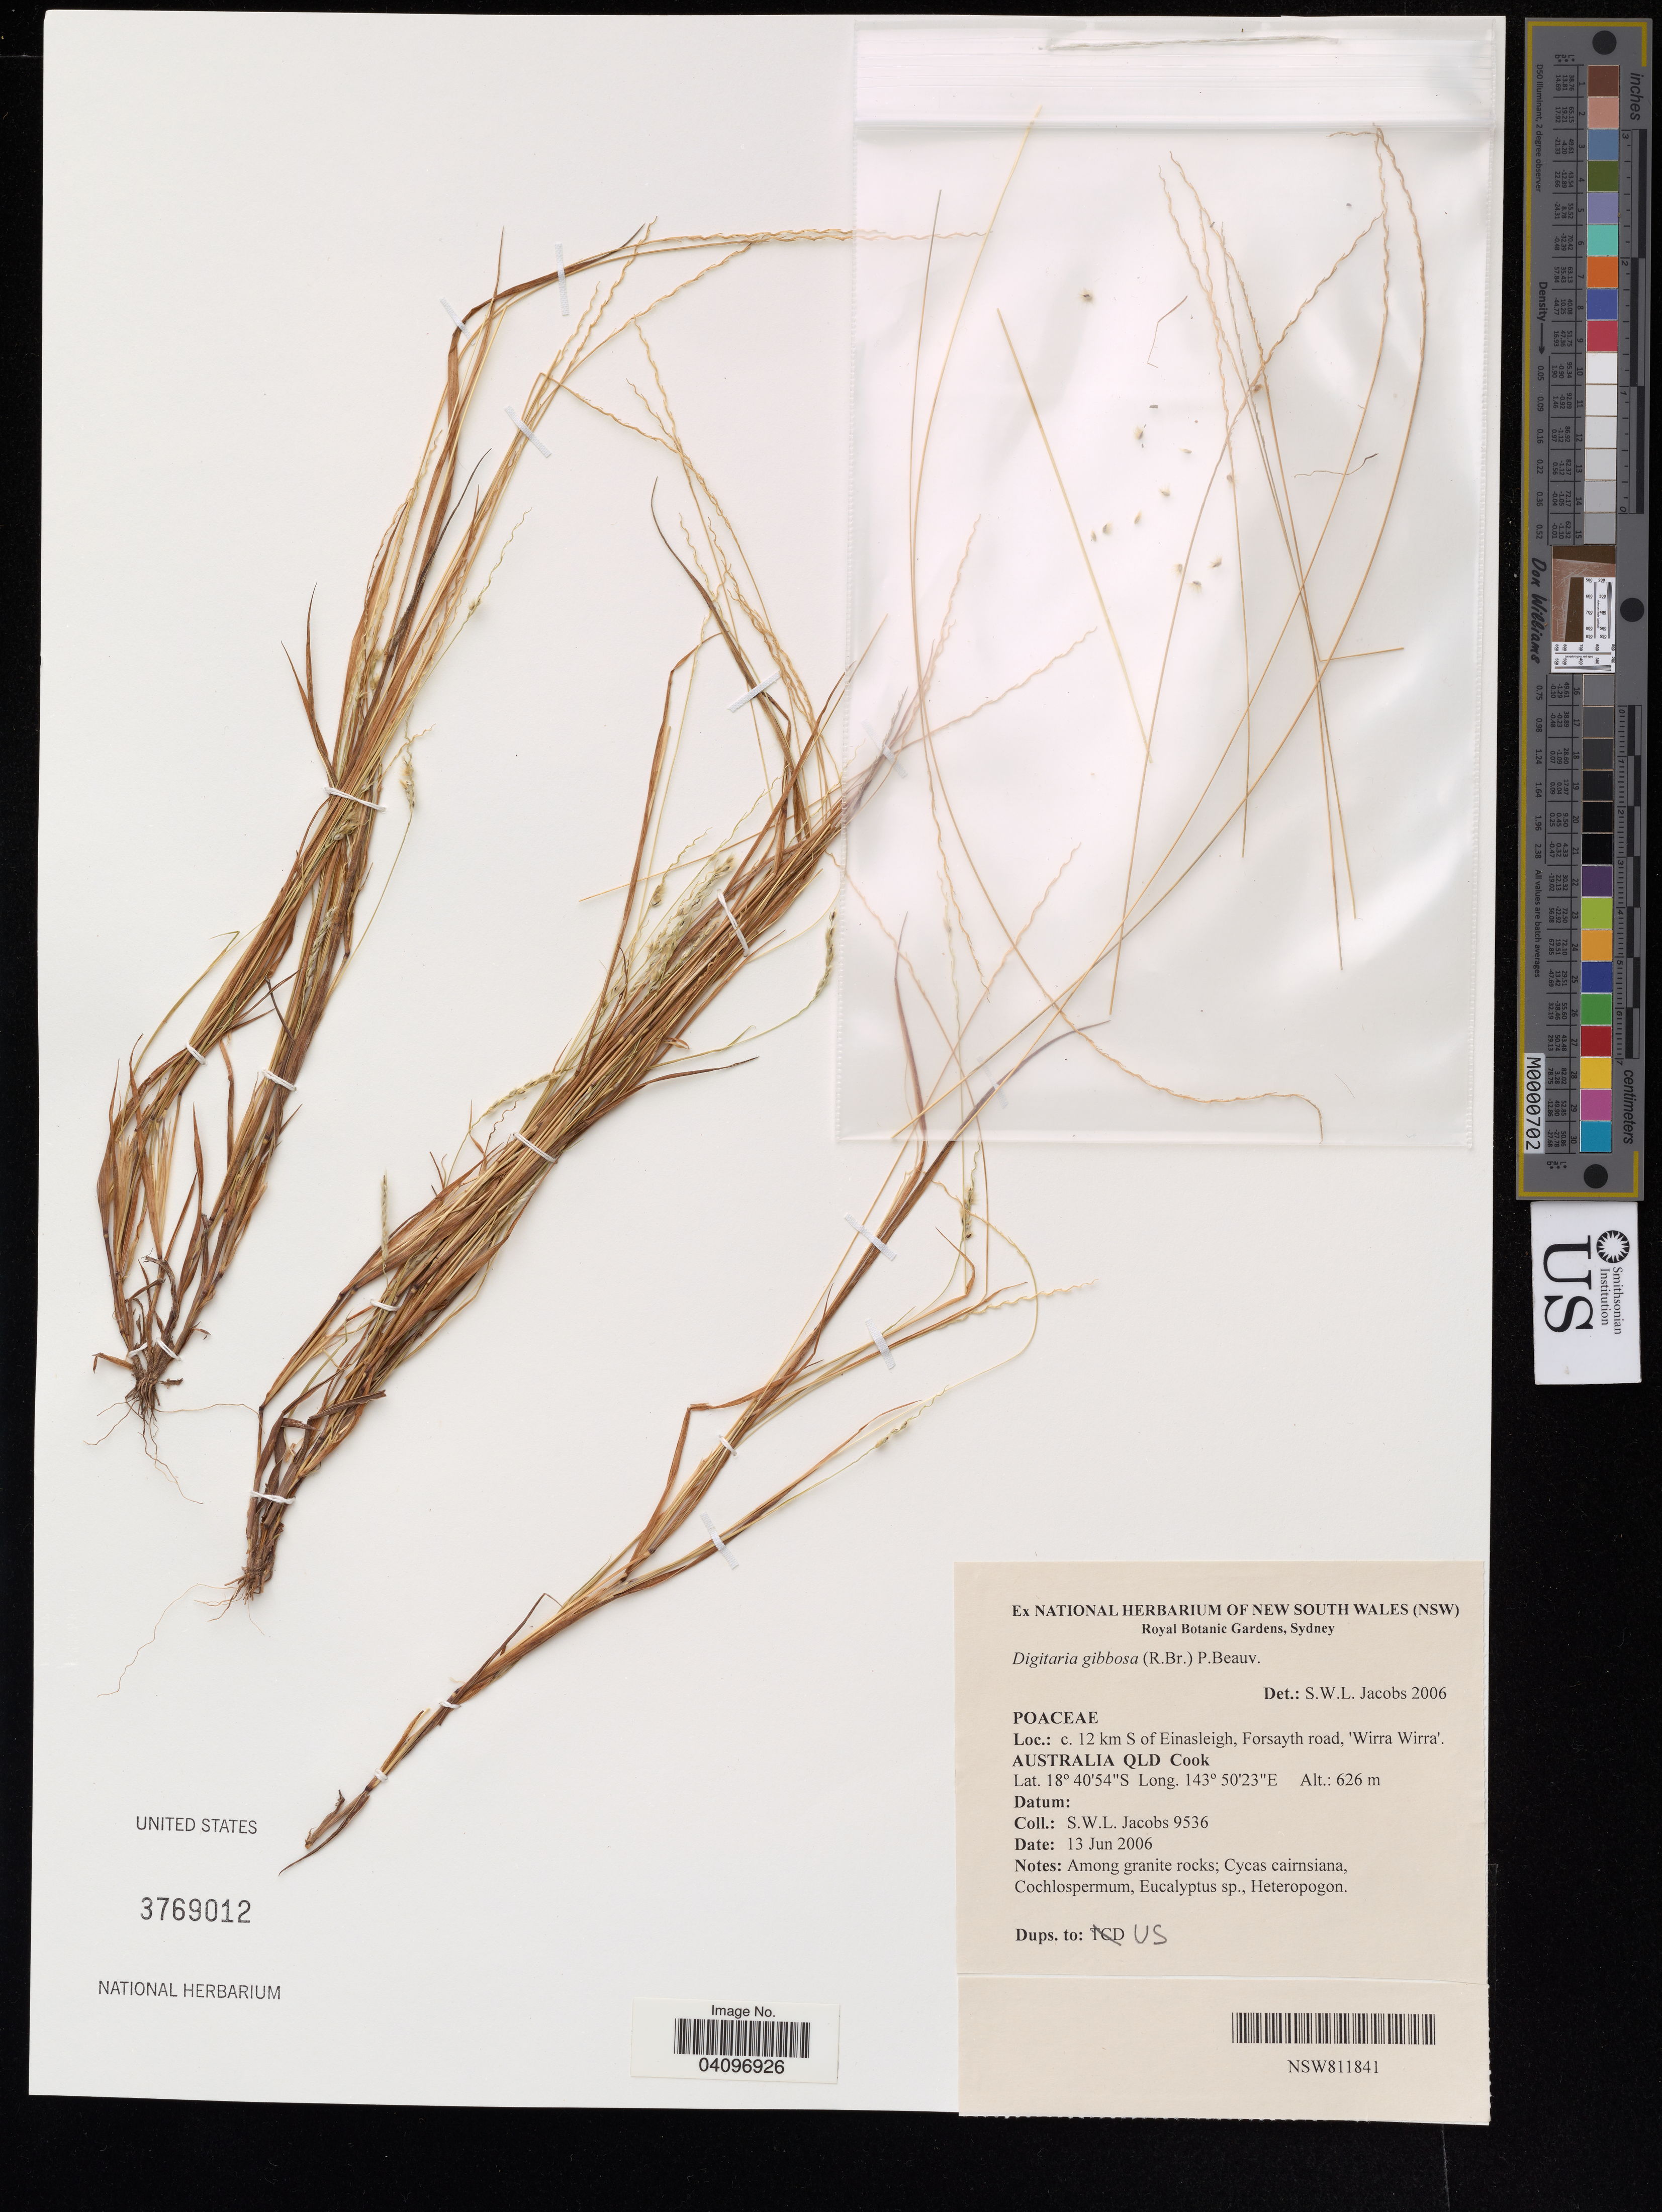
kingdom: Plantae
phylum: Tracheophyta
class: Liliopsida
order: Poales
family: Poaceae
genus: Digitaria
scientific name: Digitaria gibbosa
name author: (R. Br.) P. Beauv.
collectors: S. W. L. Jacobs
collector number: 9536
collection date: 2006-06-13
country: Australia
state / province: Queensland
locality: C. 12 km S of Einasleigh, Forsayth road, 'Wirra Wirra'. Cook..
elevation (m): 626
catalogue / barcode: US 3769012